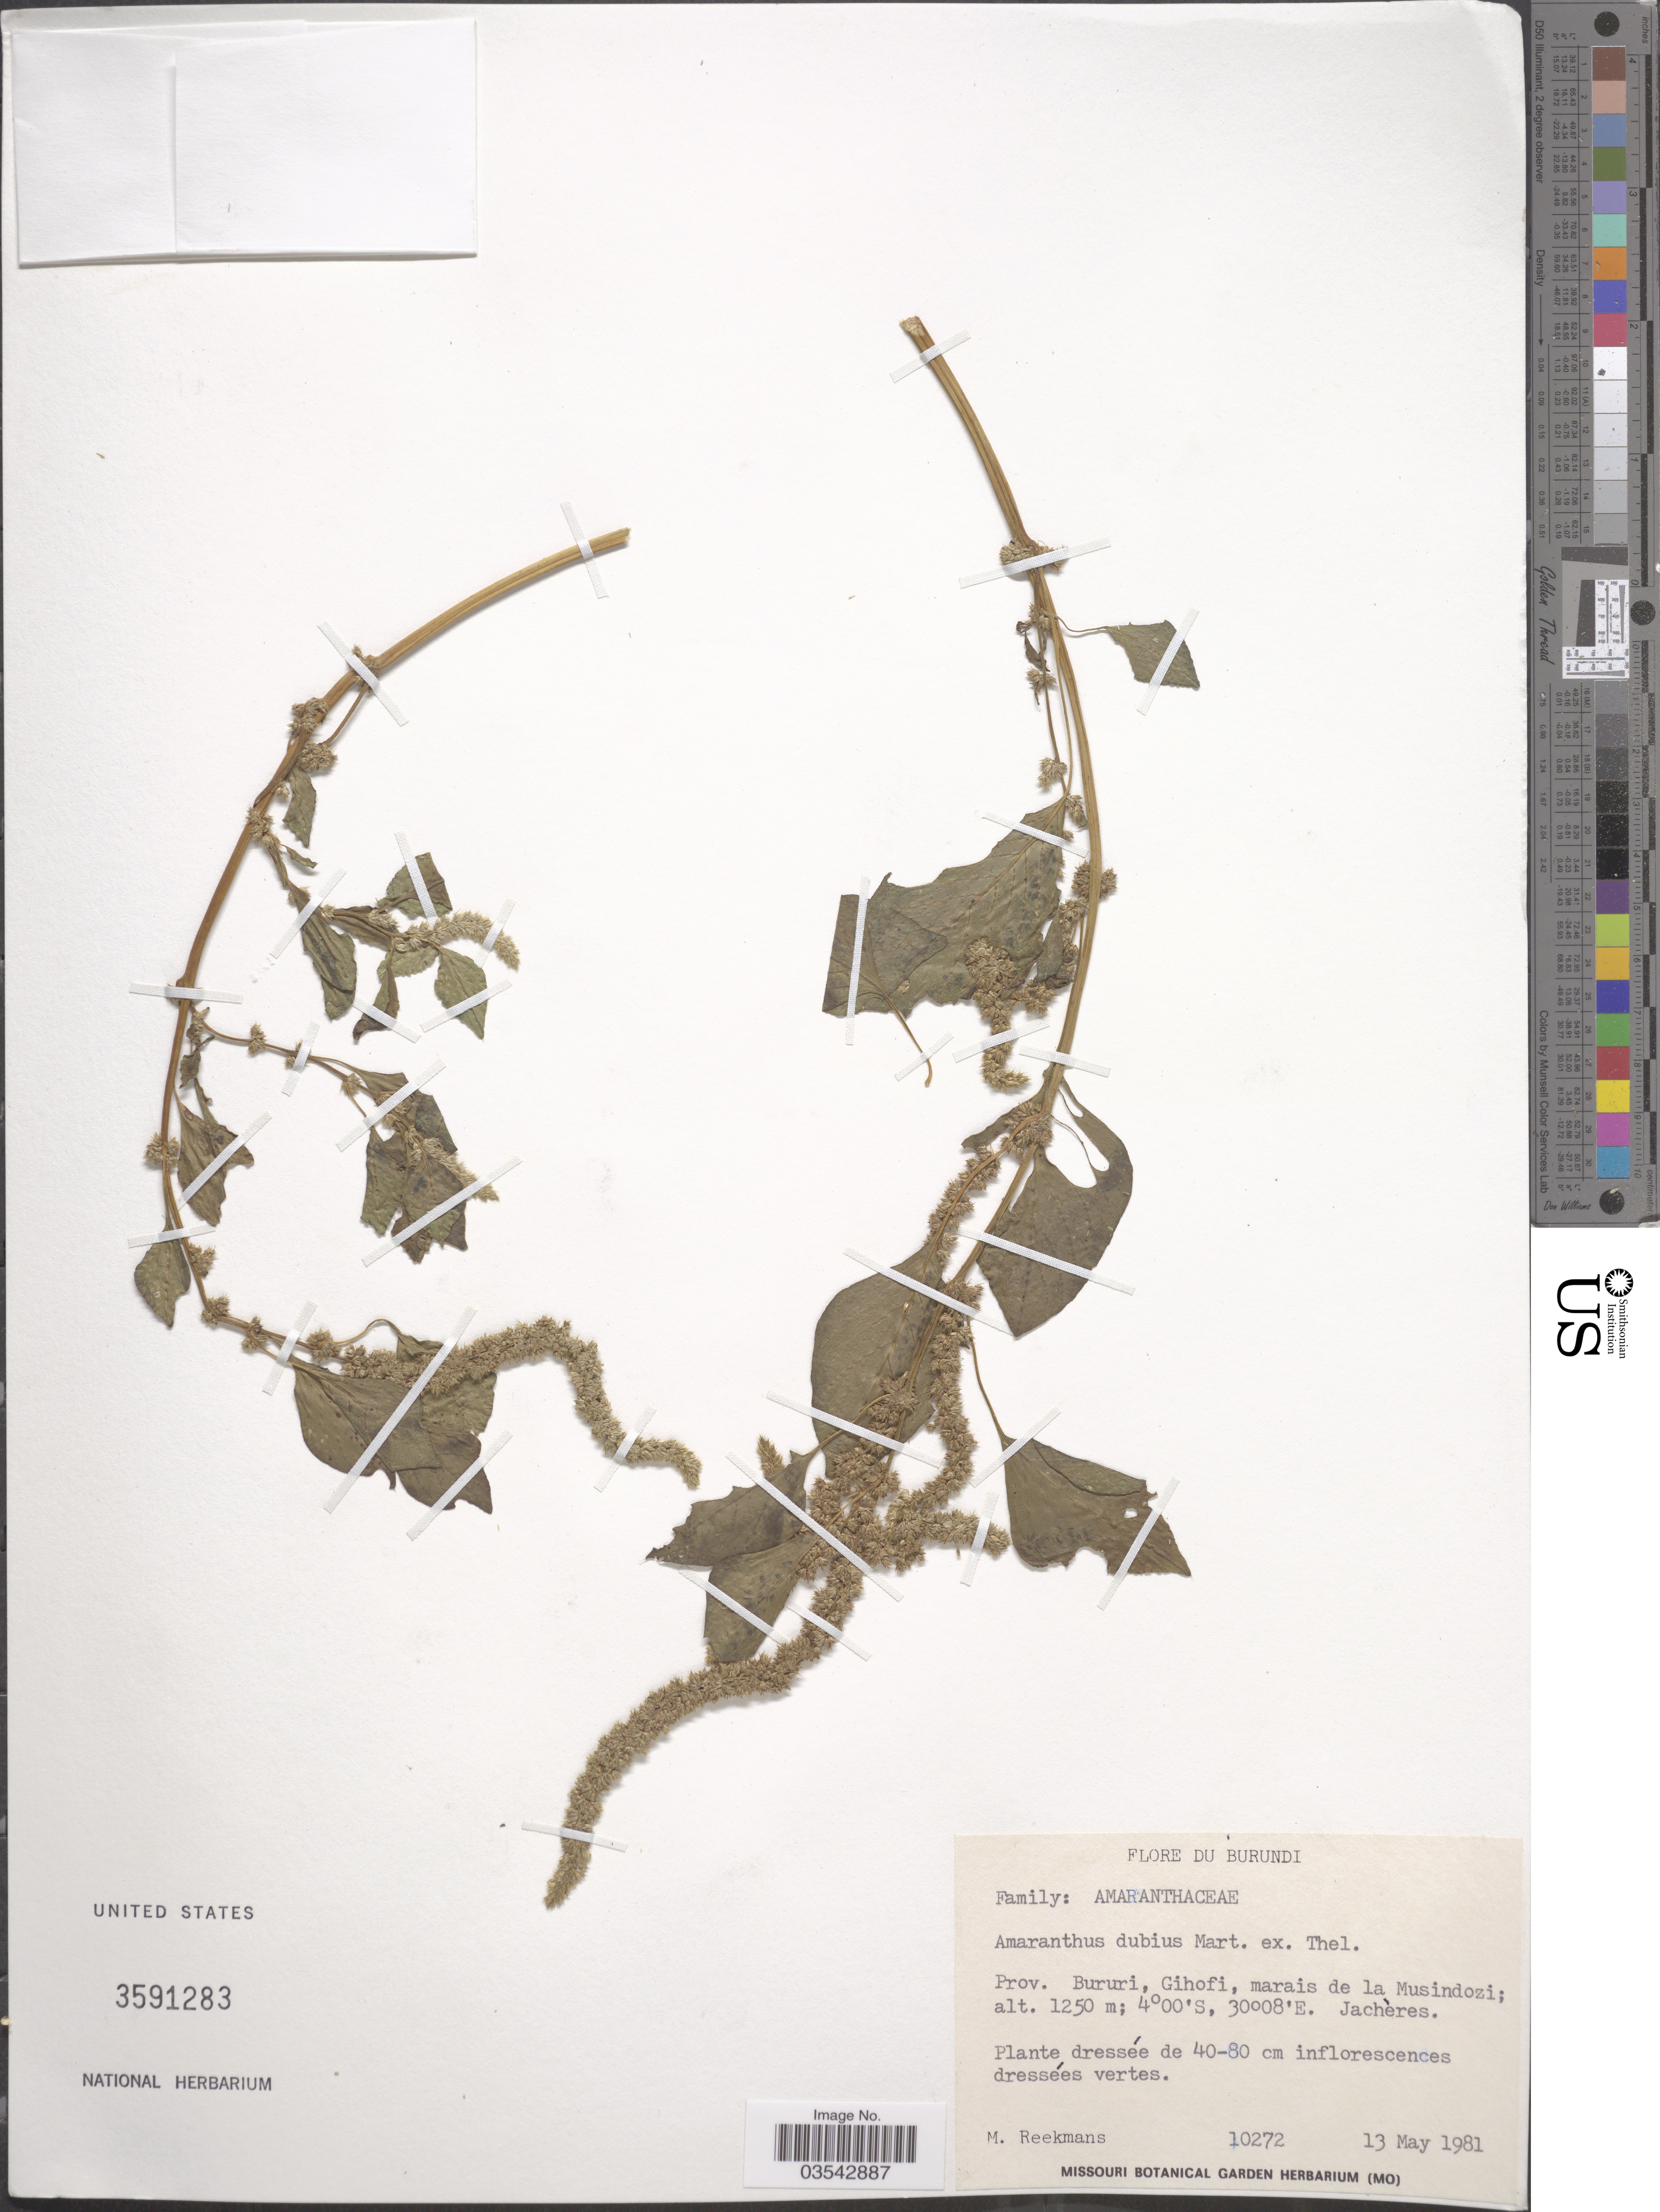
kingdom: Plantae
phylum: Tracheophyta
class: Magnoliopsida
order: Caryophyllales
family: Amaranthaceae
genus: Amaranthus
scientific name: Amaranthus dubius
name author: Mart. ex Thell.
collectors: M. Reekmans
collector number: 10272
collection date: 1981-05-13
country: Burundi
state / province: Bururi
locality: Gihofi, marais de la Musindozi. Jachères.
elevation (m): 1250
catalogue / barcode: US 3591283